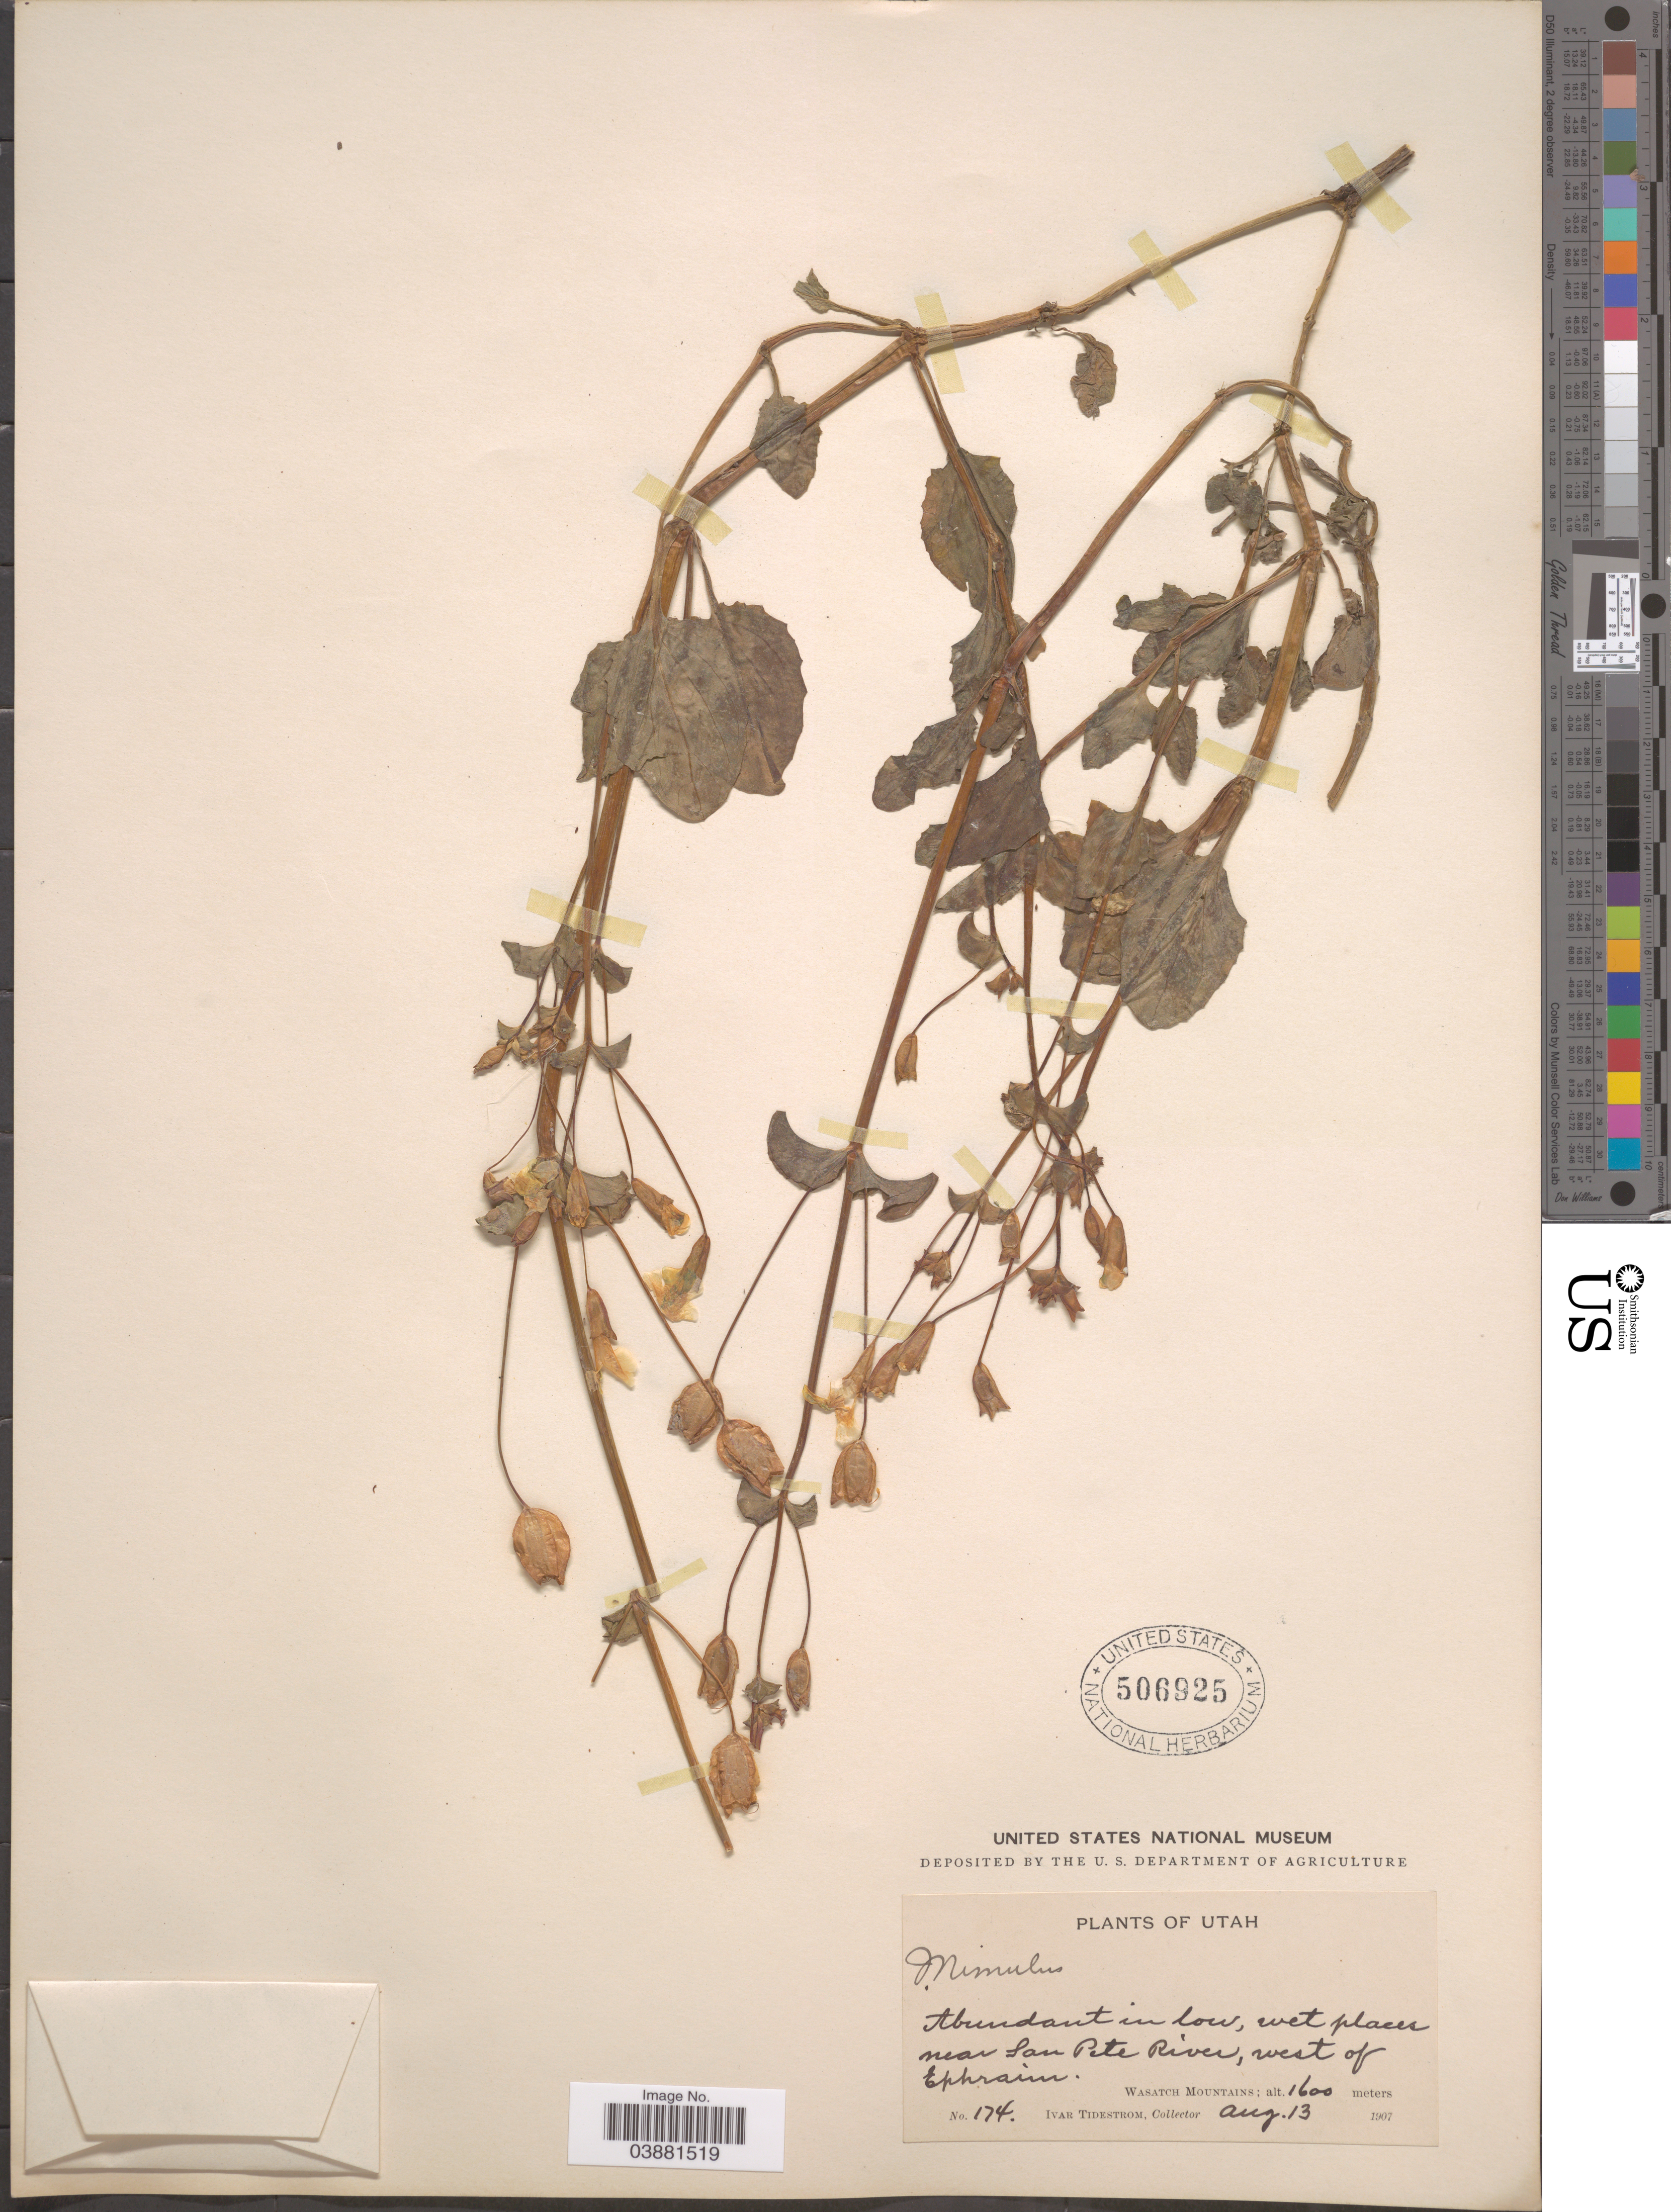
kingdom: Plantae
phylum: Tracheophyta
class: Magnoliopsida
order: Lamiales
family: Phrymaceae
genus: Mimulus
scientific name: Mimulus guttatus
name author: DC.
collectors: I. F. Tidestrom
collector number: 174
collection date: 1907-08-13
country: United States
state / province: Utah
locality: Near San Pete River, west of Ephraim. Wasatch Mountains.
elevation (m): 1600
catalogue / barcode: US 506925